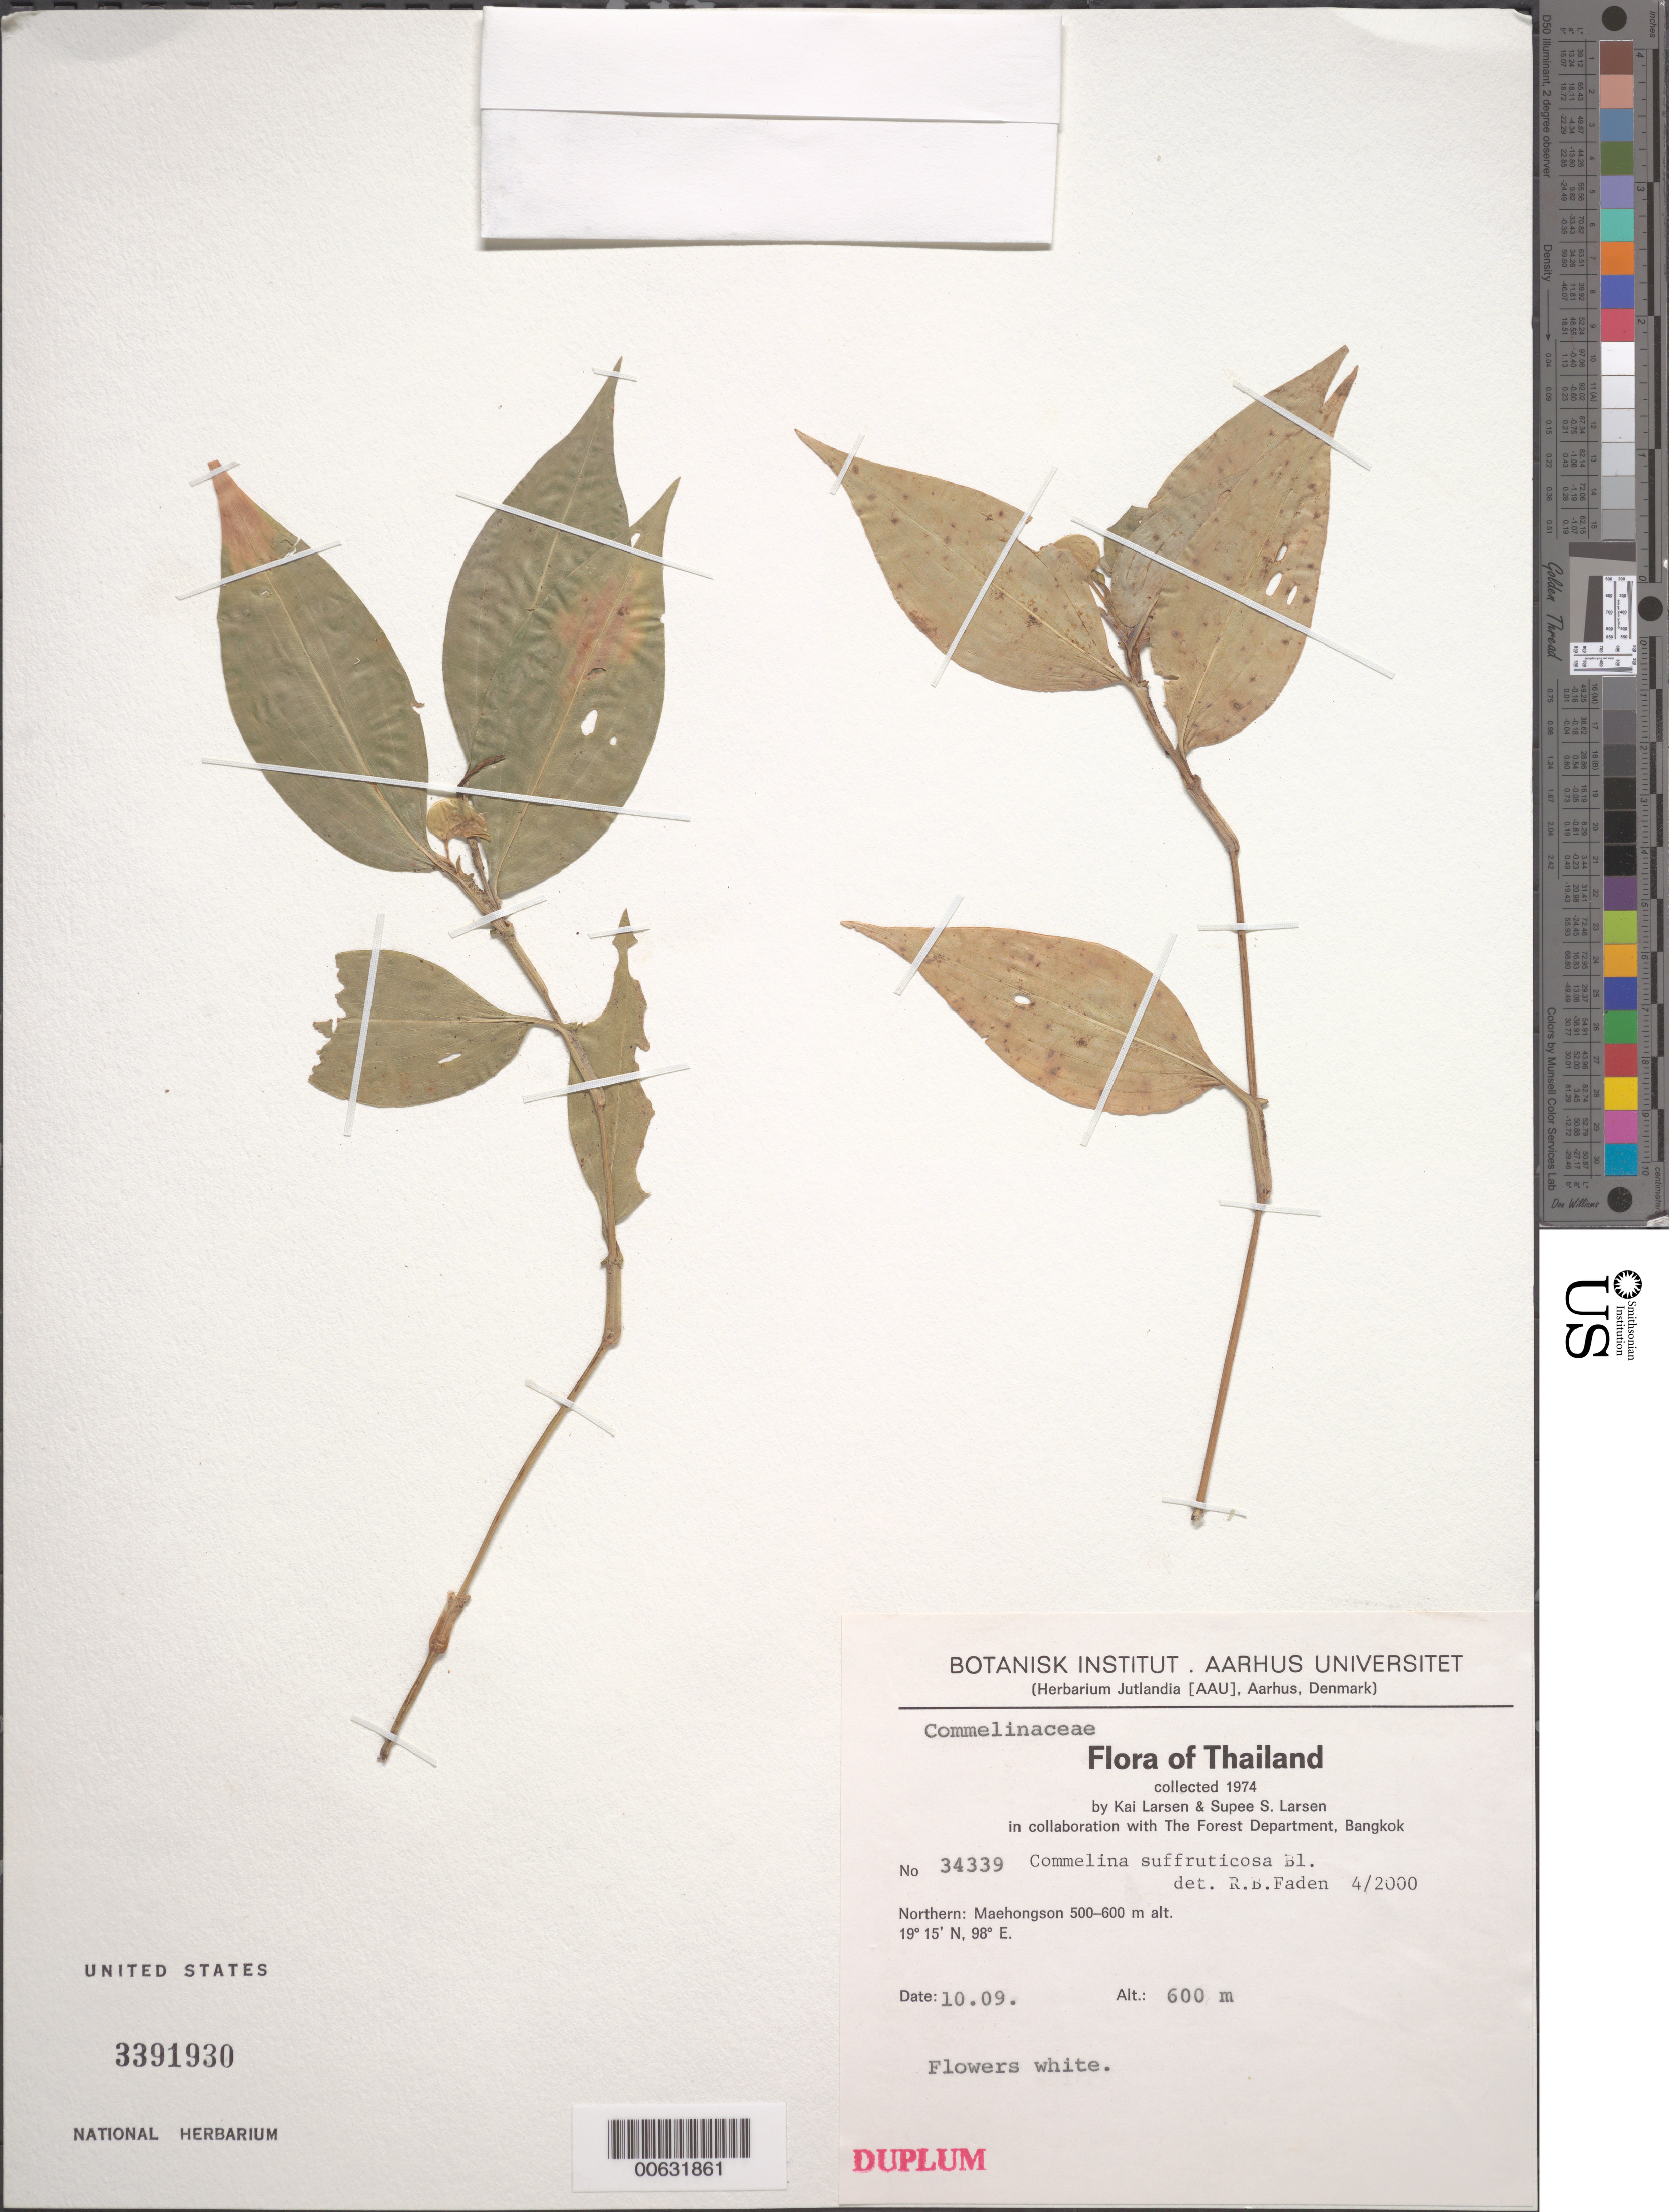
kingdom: Plantae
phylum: Tracheophyta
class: Liliopsida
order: Commelinales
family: Commelinaceae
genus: Commelina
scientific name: Commelina suffruticosa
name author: Blume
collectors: K. Larsen & S. Larsen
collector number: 34339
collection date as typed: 10 Sep 1974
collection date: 1974-09-10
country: Thailand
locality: Maehogson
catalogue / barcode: US 3391930